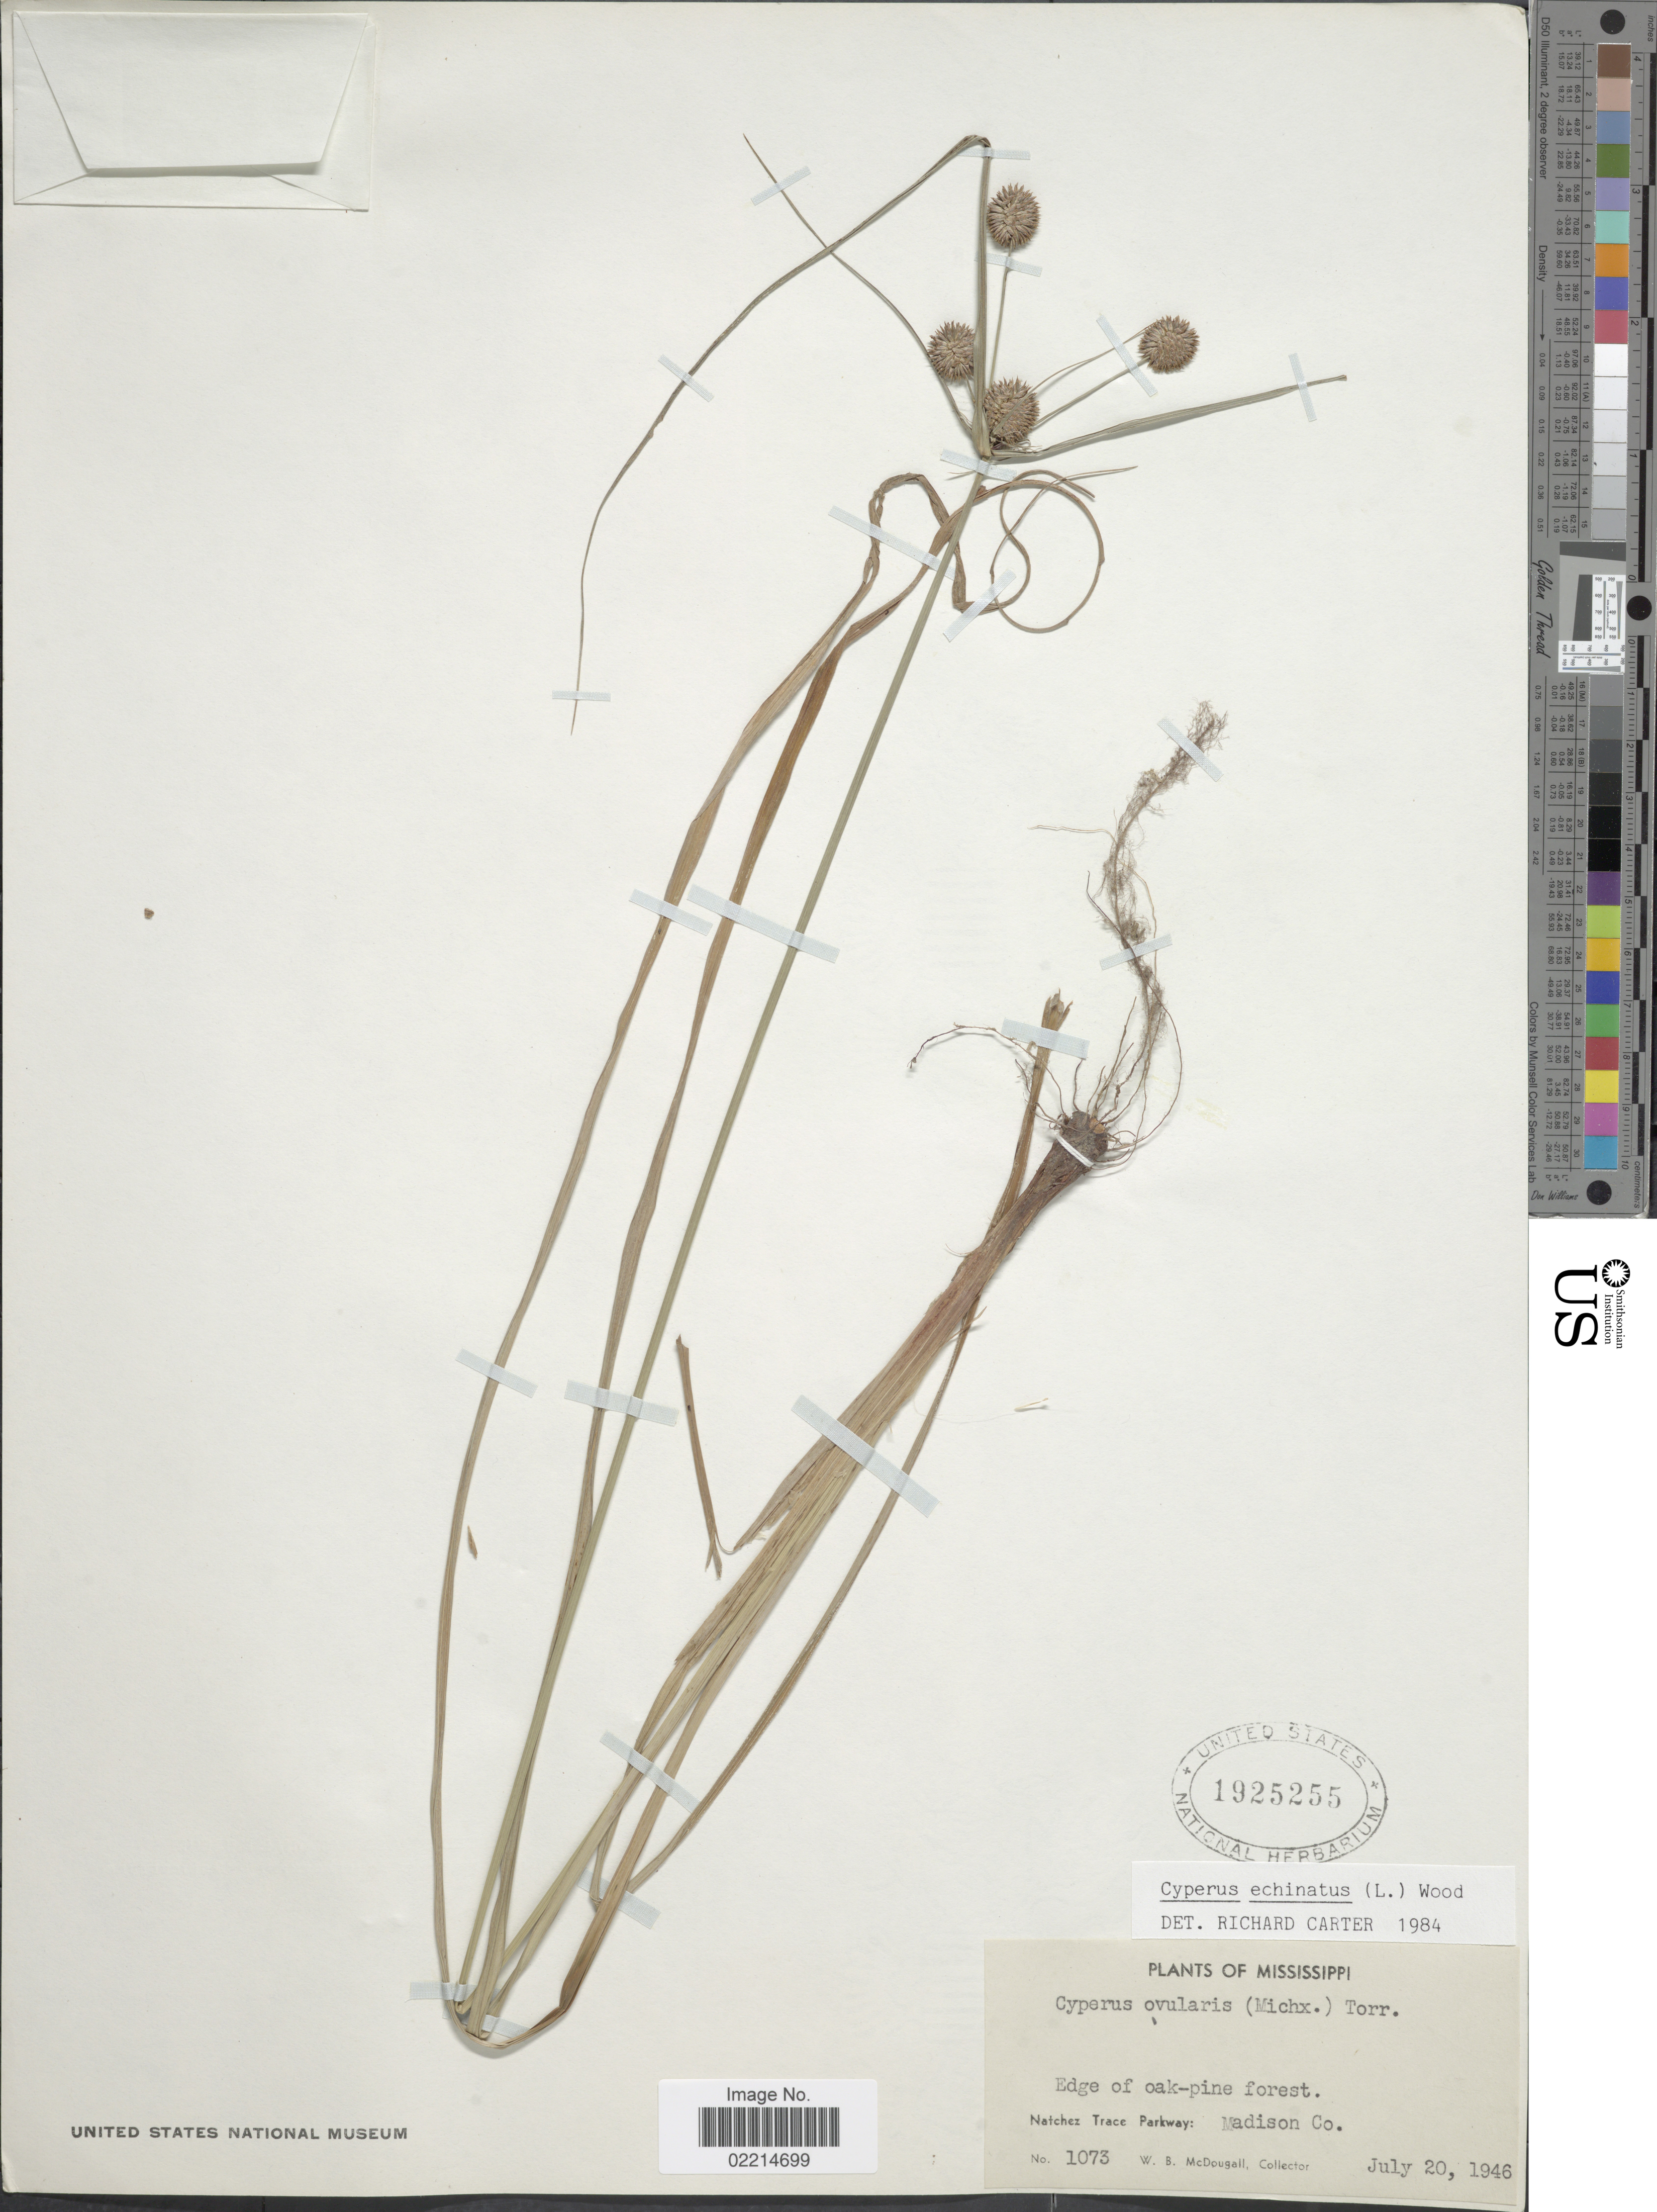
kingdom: Plantae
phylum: Tracheophyta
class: Liliopsida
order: Poales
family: Cyperaceae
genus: Cyperus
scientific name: Cyperus echinatus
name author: (L.) Alph. Wood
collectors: W. B. McDougall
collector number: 1073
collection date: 1946-07-20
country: United States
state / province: Mississippi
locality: Edge of oak-pine forest. Natchez Trace Parkway: Madison Co.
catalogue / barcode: US 1925255